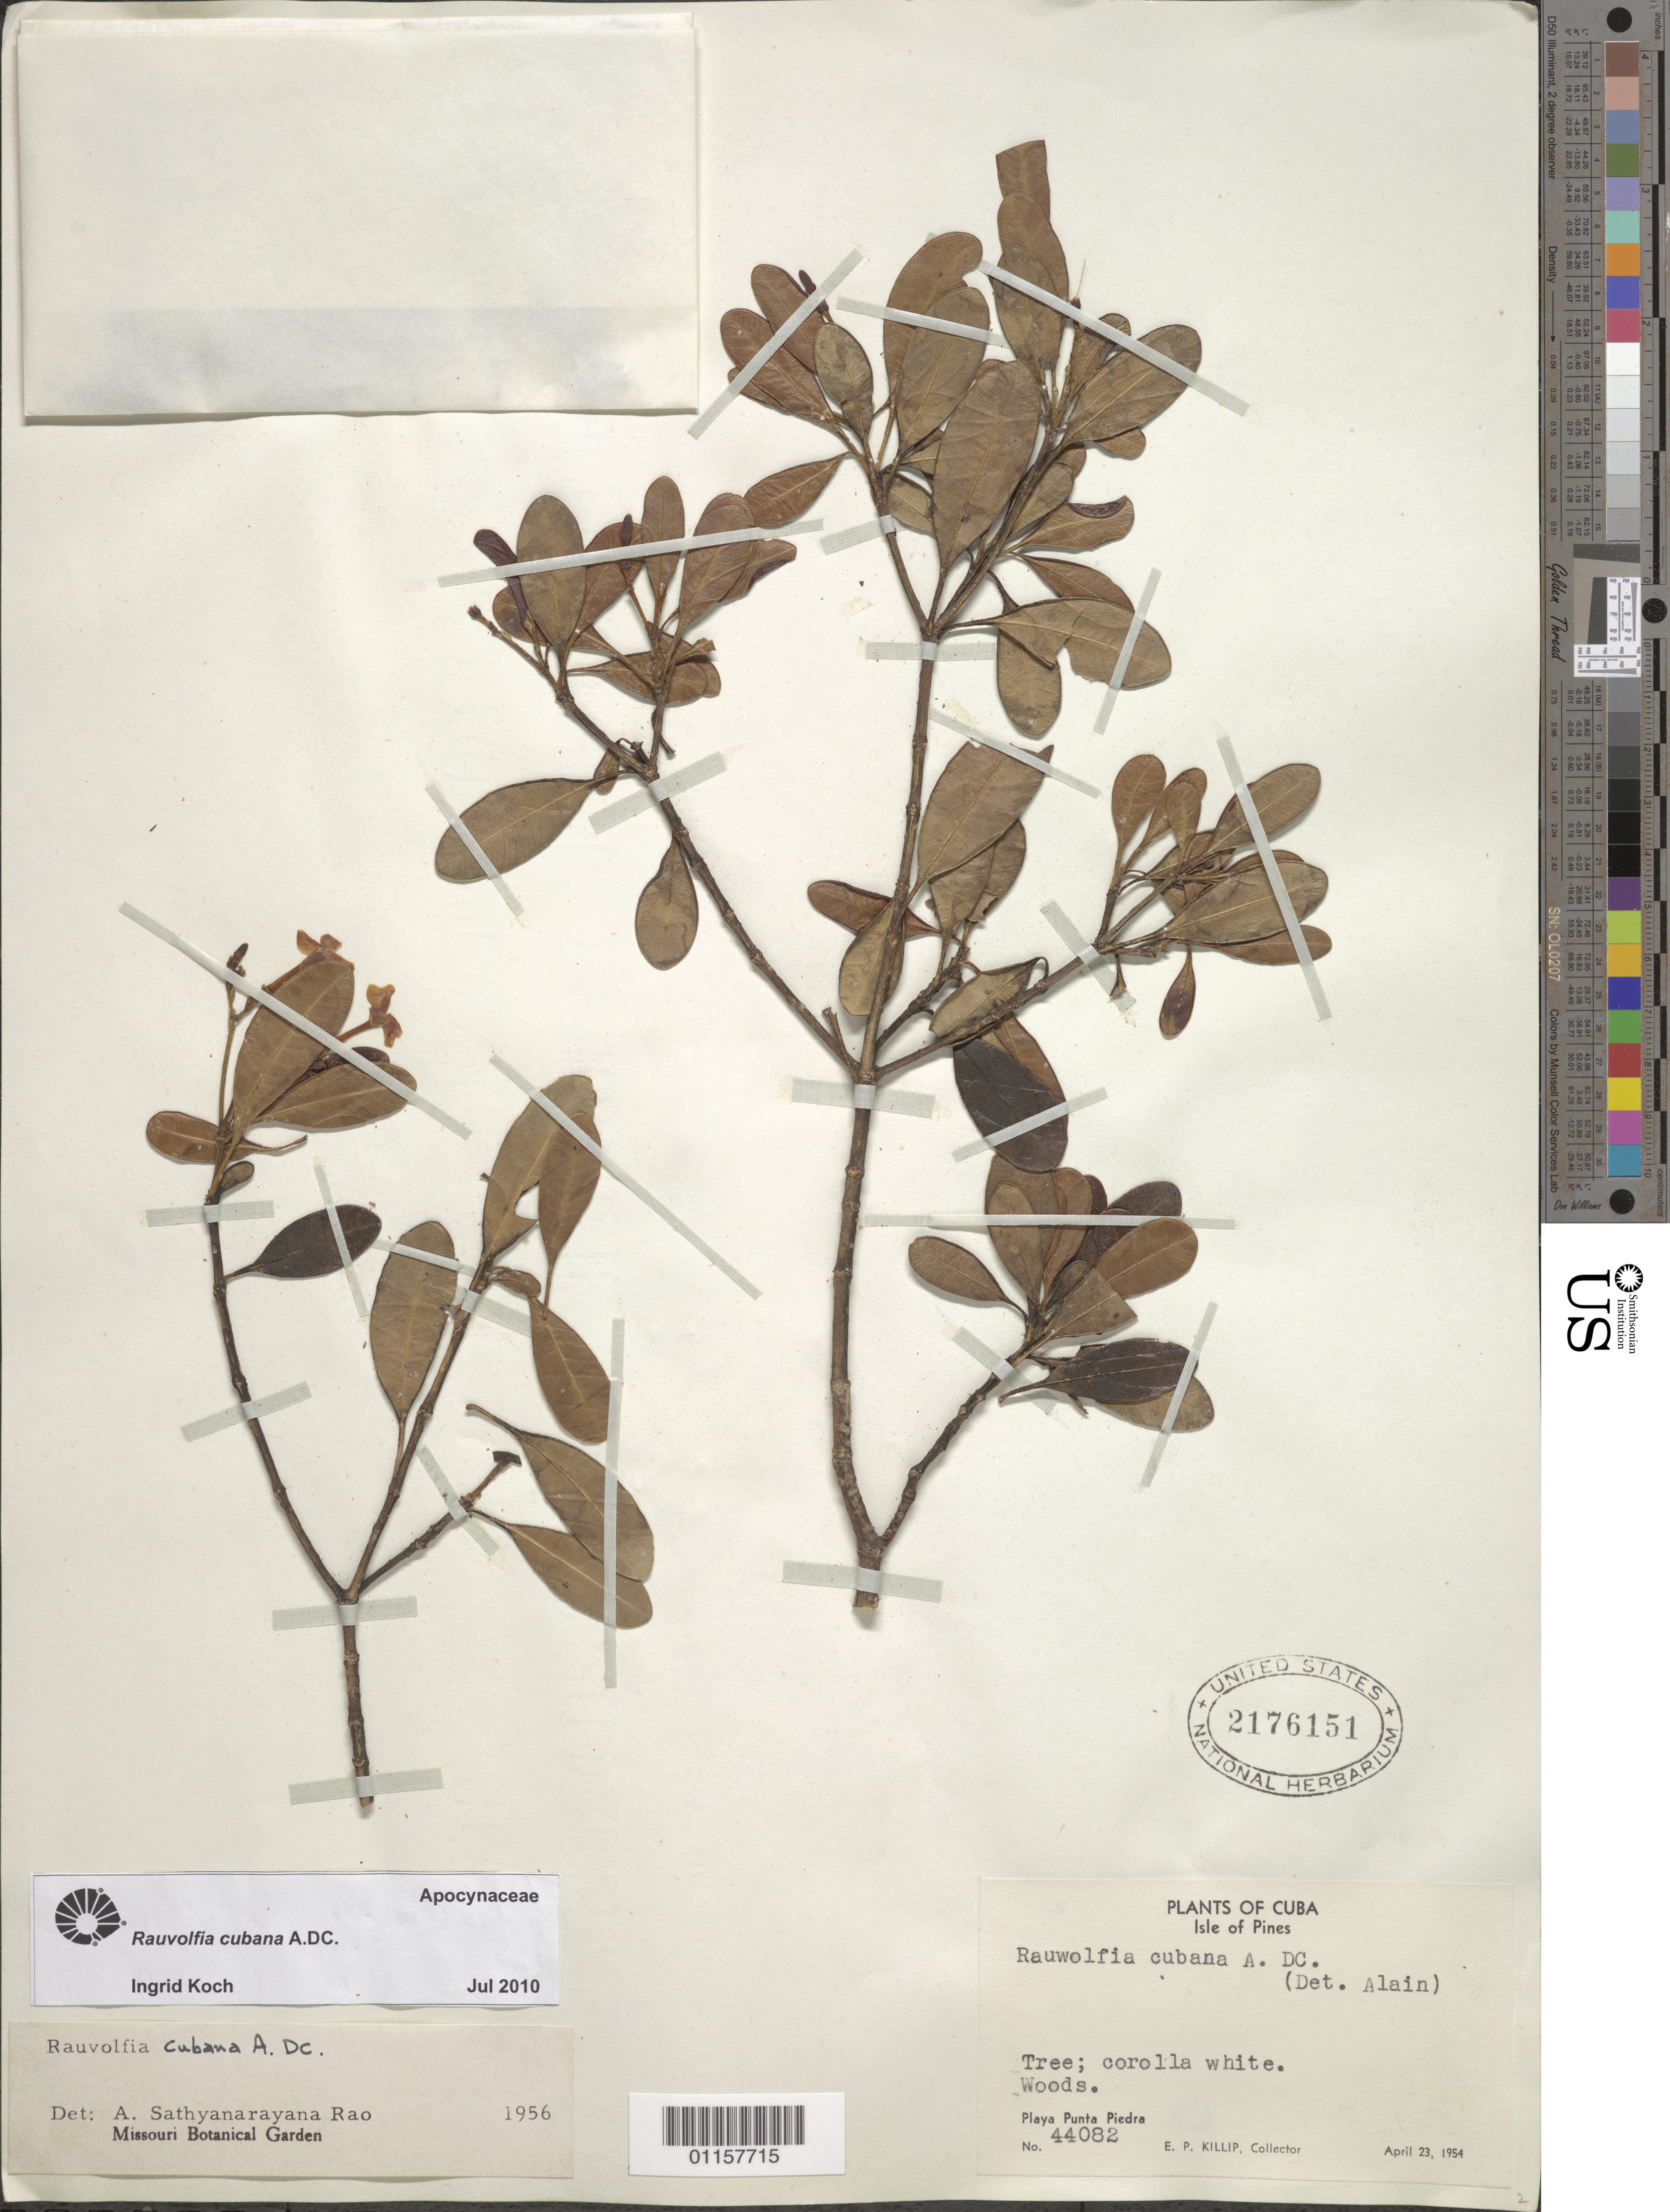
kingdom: Plantae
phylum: Tracheophyta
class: Magnoliopsida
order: Gentianales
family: Apocynaceae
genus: Rauvolfia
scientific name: Rauvolfia cubana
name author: A. DC.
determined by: Koch, I.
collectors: E. P. Killip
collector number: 44082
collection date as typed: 23 Apr 1954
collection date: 1954-04-23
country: Cuba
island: Isla de la Juventud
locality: Playa Punta Piedra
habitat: Woods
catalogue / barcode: US 2176151